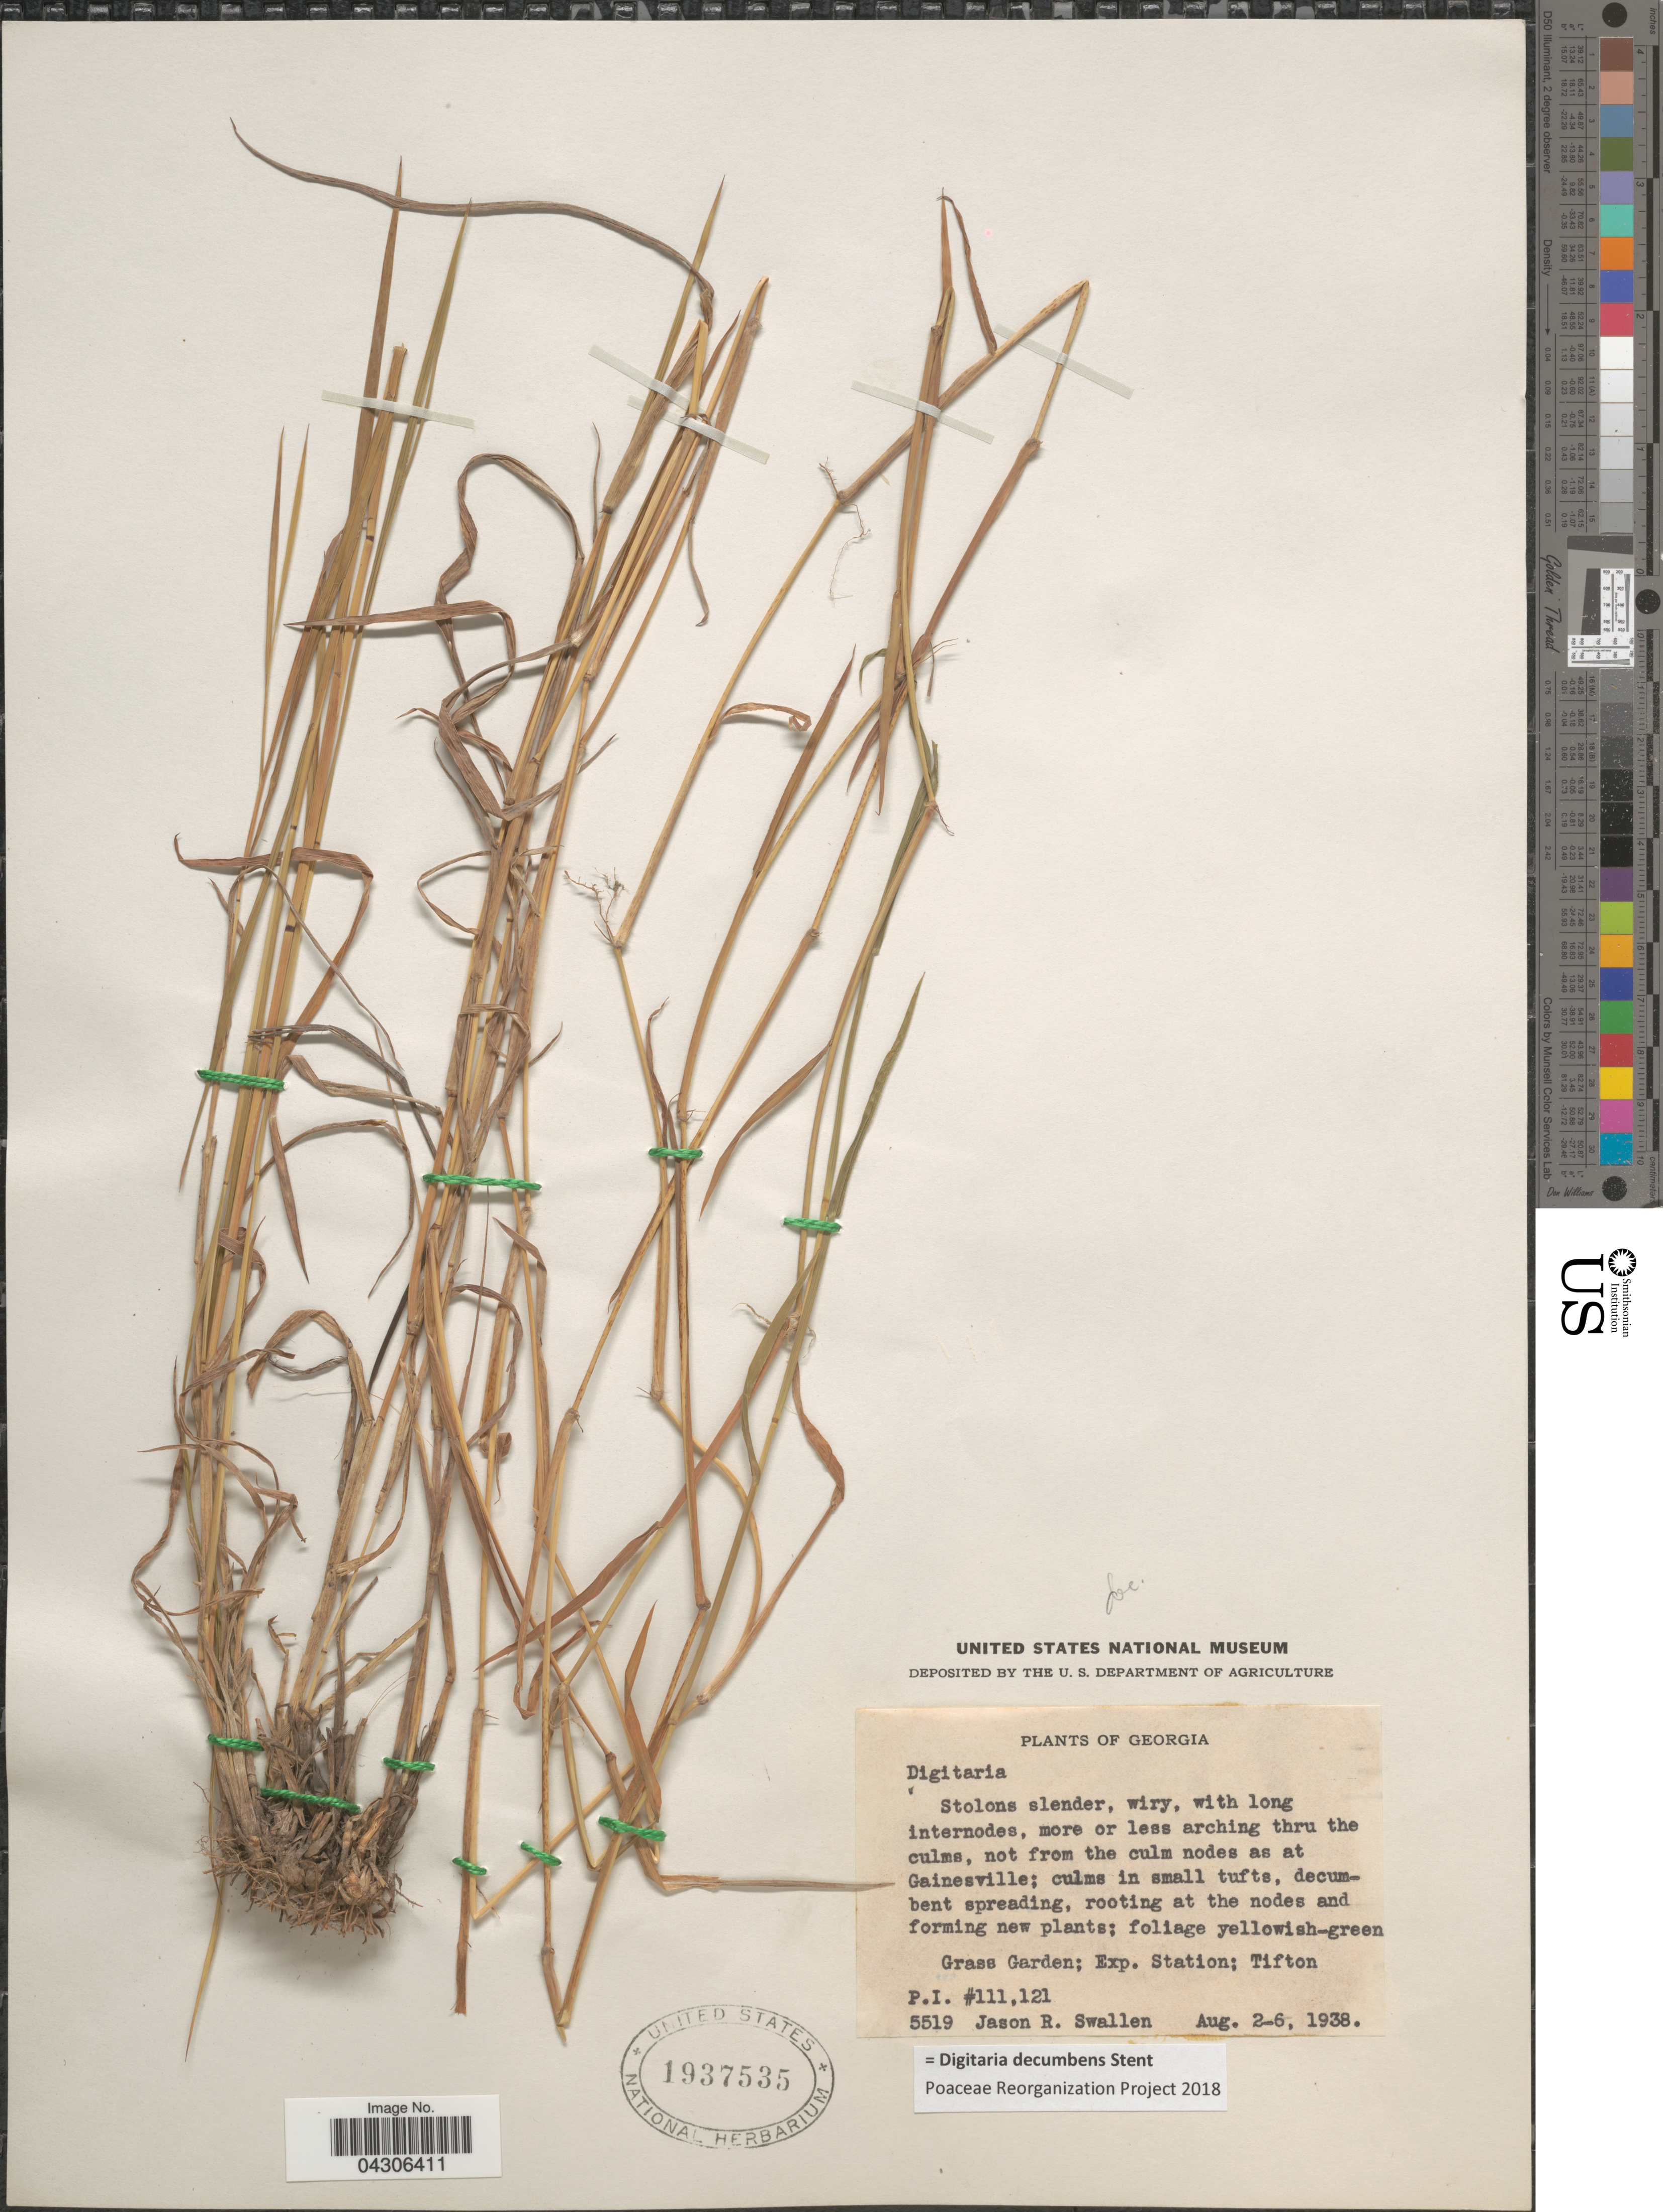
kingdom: Plantae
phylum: Tracheophyta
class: Liliopsida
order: Poales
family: Poaceae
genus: Digitaria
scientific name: Digitaria decumbens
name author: Stent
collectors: J. R. Swallen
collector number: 5519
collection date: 1938-08-02/1938-08-06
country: United States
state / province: Georgia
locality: Grass Garden; Exp. Station; Tifton.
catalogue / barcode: US 1937535